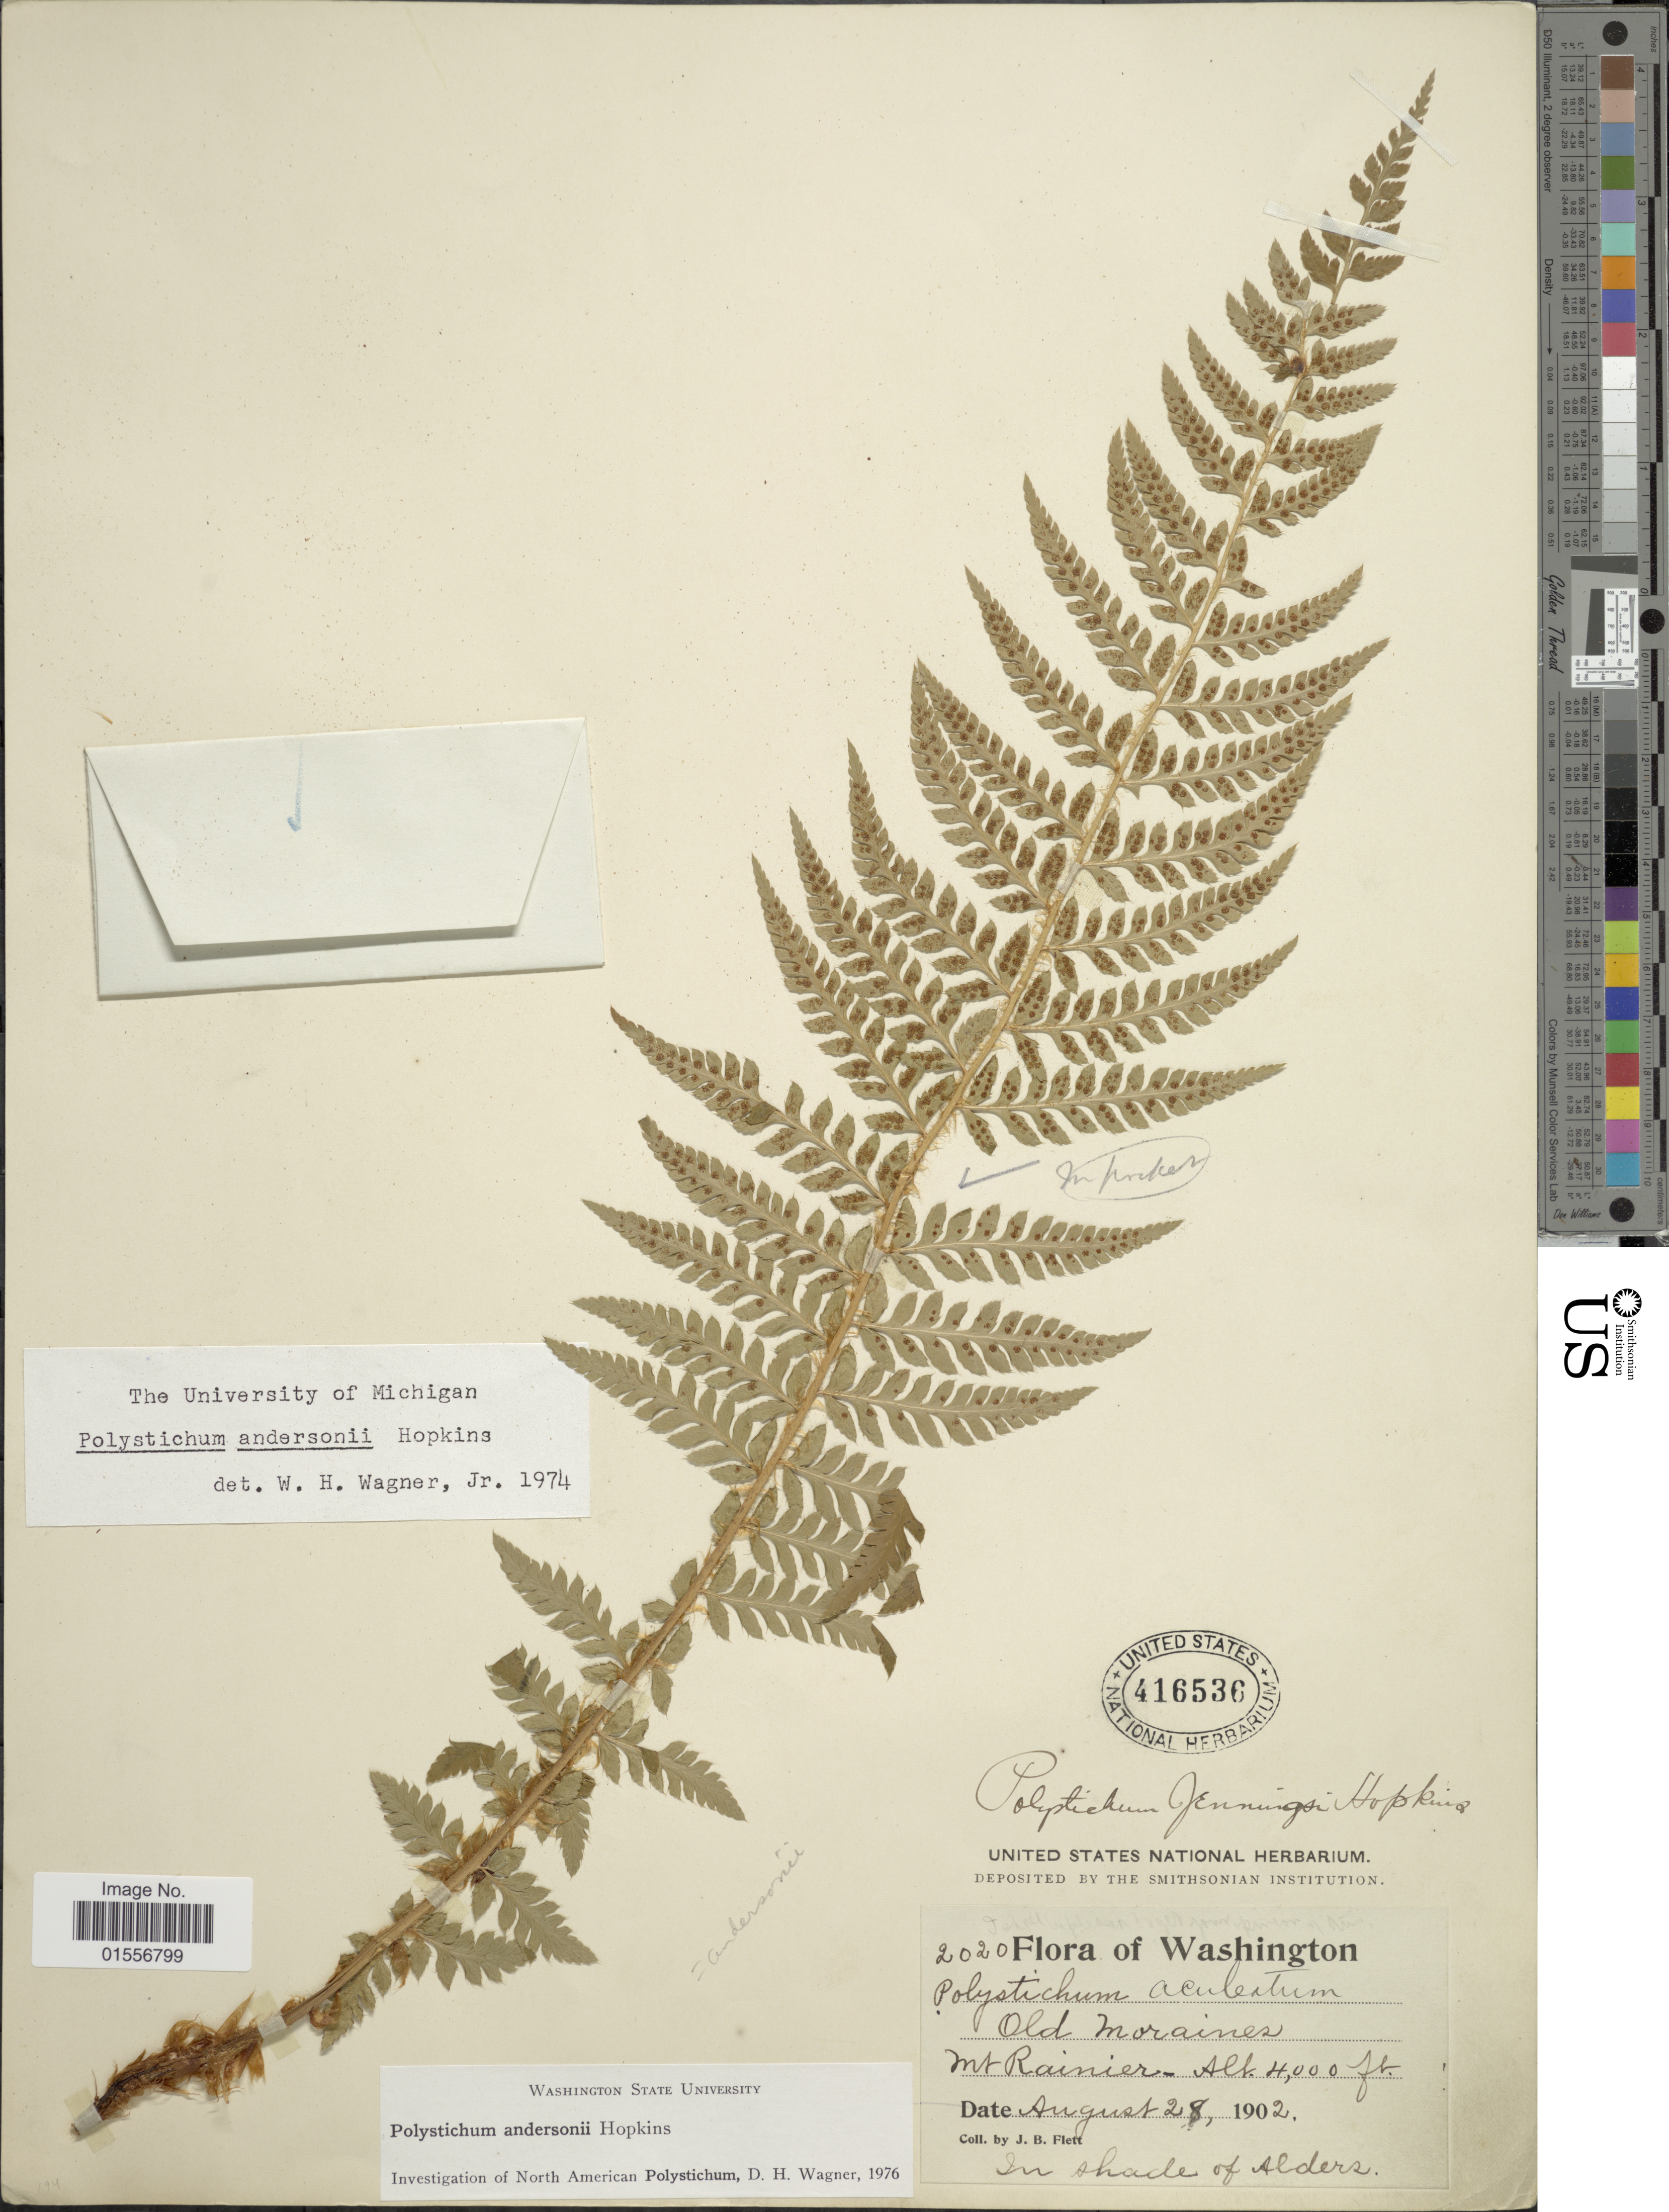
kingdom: Plantae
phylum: Tracheophyta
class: Polypodiopsida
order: Polypodiales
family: Dryopteridaceae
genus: Polystichum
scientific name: Polystichum andersonii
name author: Hopkins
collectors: J. Flett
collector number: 2020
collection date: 1902-08-28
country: United States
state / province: Washington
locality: Old moraines, Mt. Rainier.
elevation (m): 1219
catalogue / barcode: US 416536